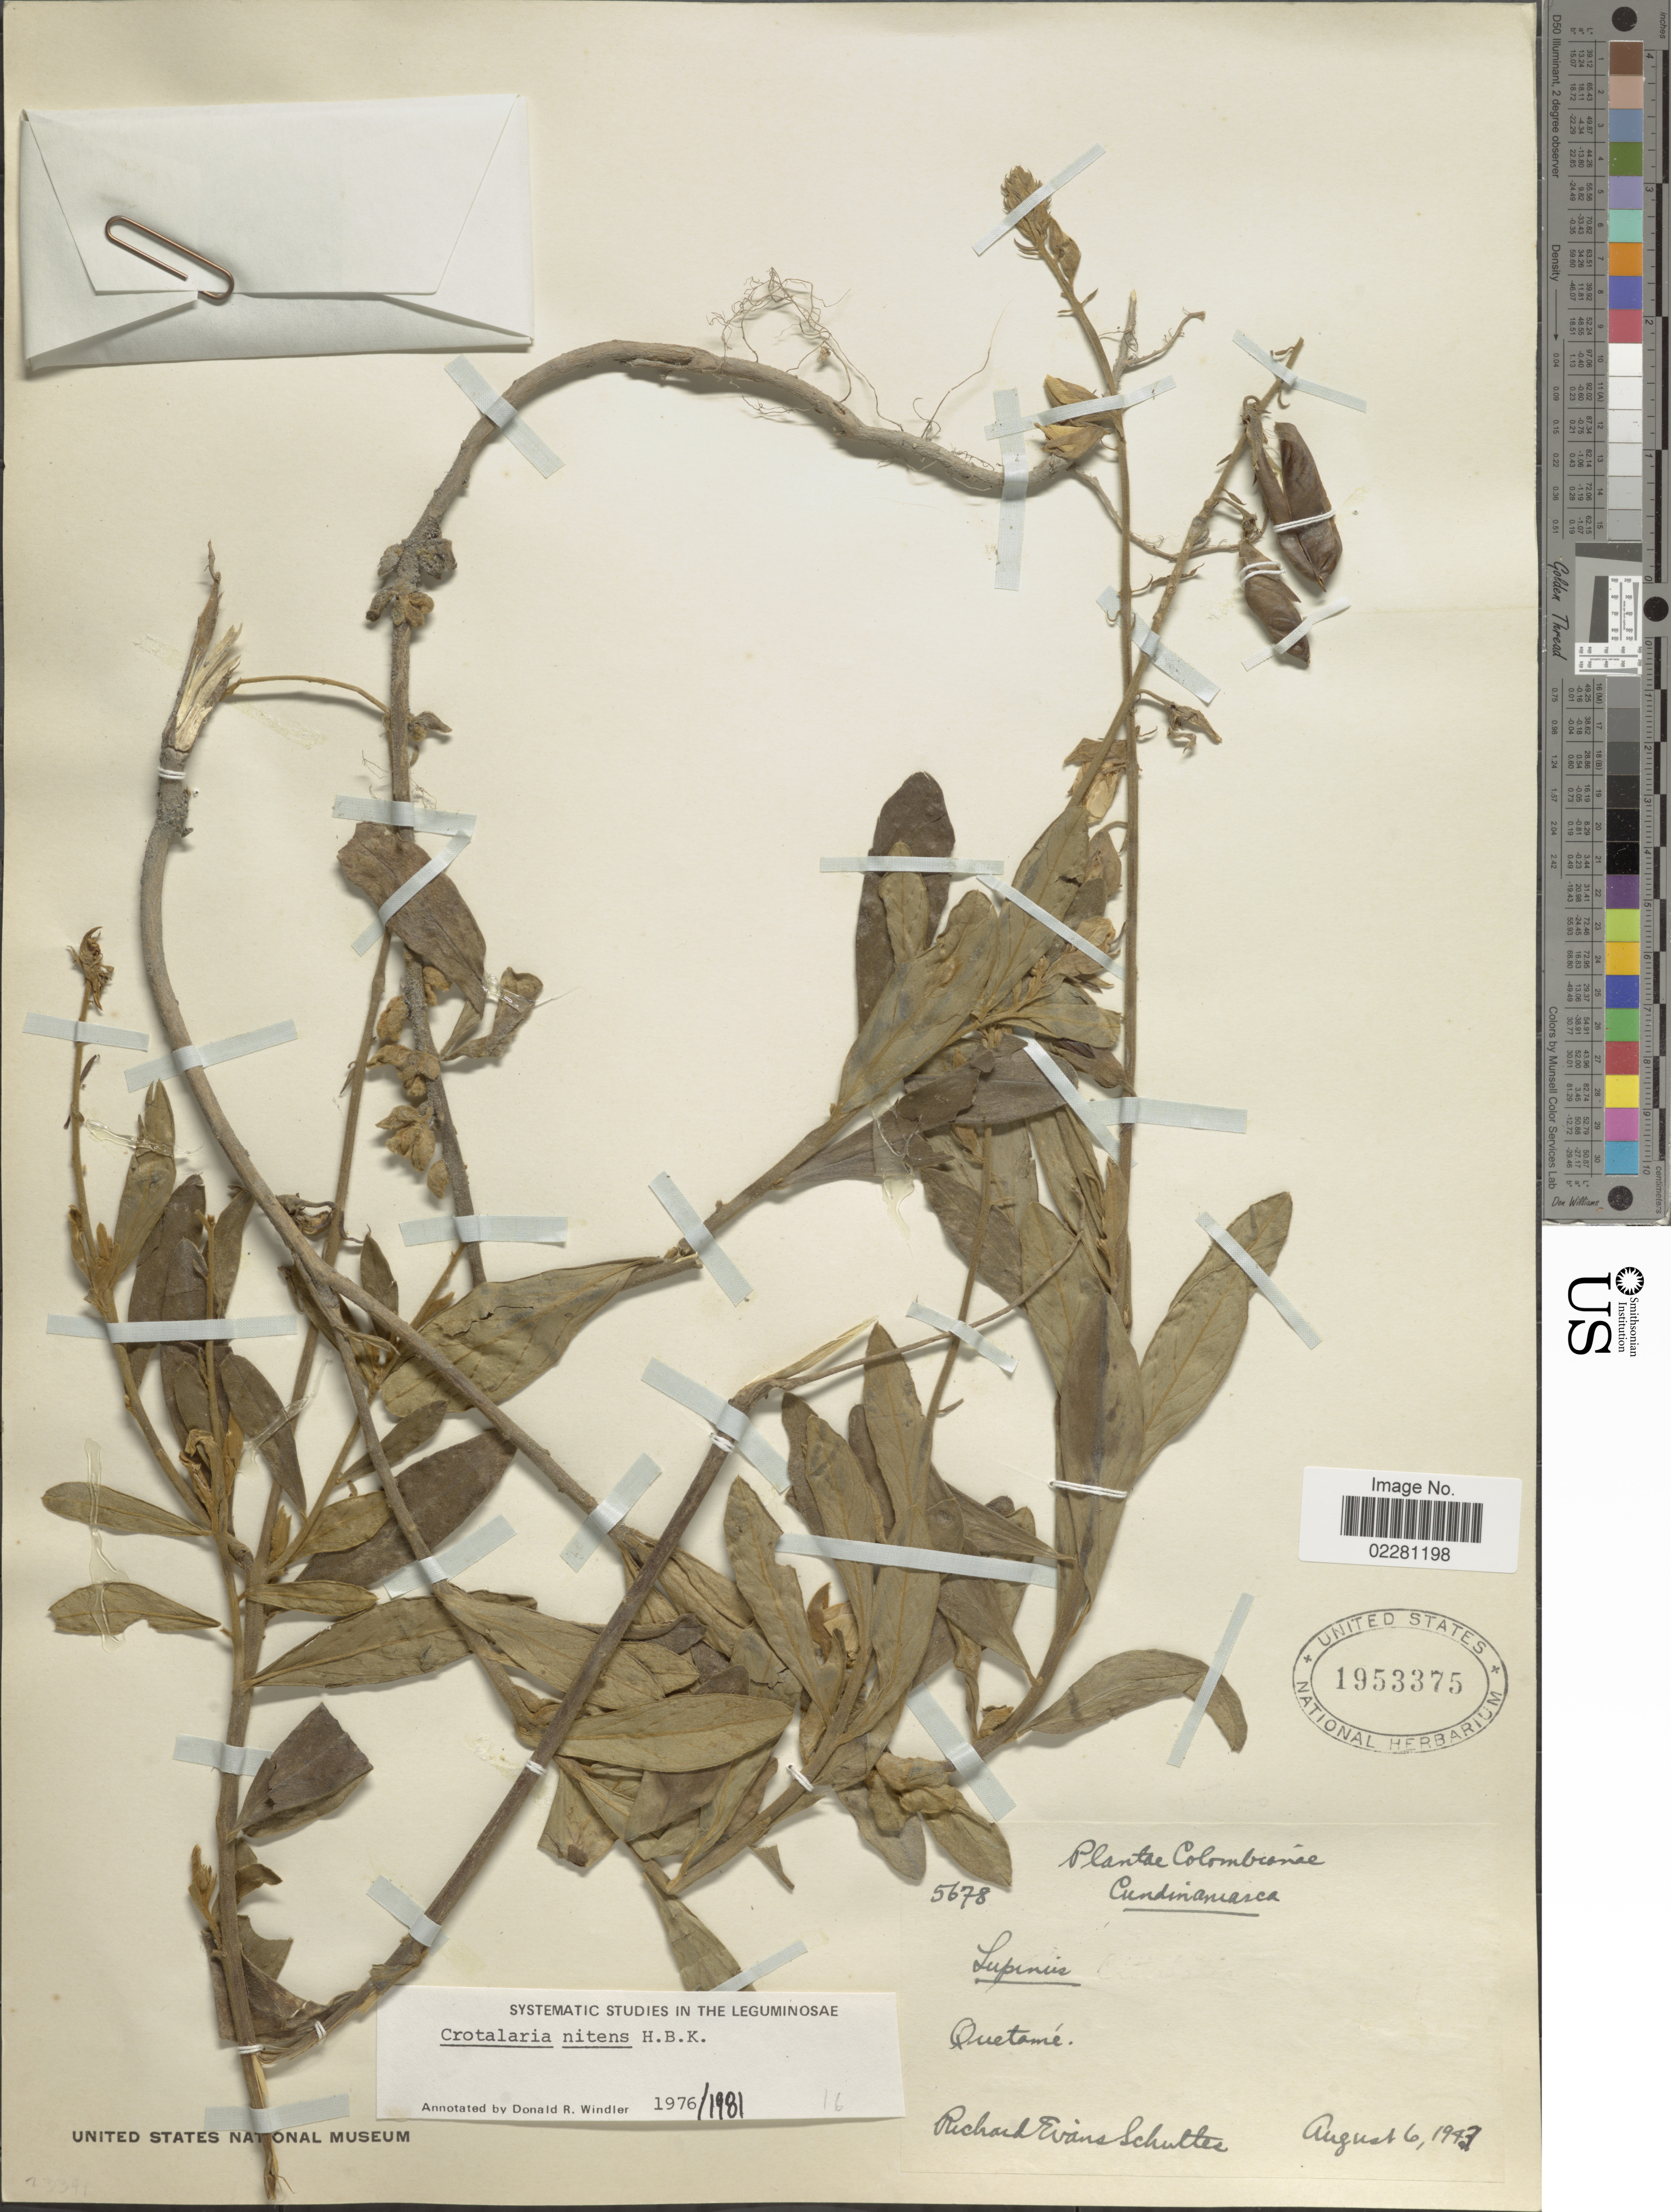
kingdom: Plantae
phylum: Tracheophyta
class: Magnoliopsida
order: Fabales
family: Fabaceae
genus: Crotalaria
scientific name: Crotalaria nitens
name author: Kunth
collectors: R. E. Schultes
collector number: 5678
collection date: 1947-08-06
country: Colombia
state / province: Cundinamarca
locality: Quetame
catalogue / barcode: US 1953375